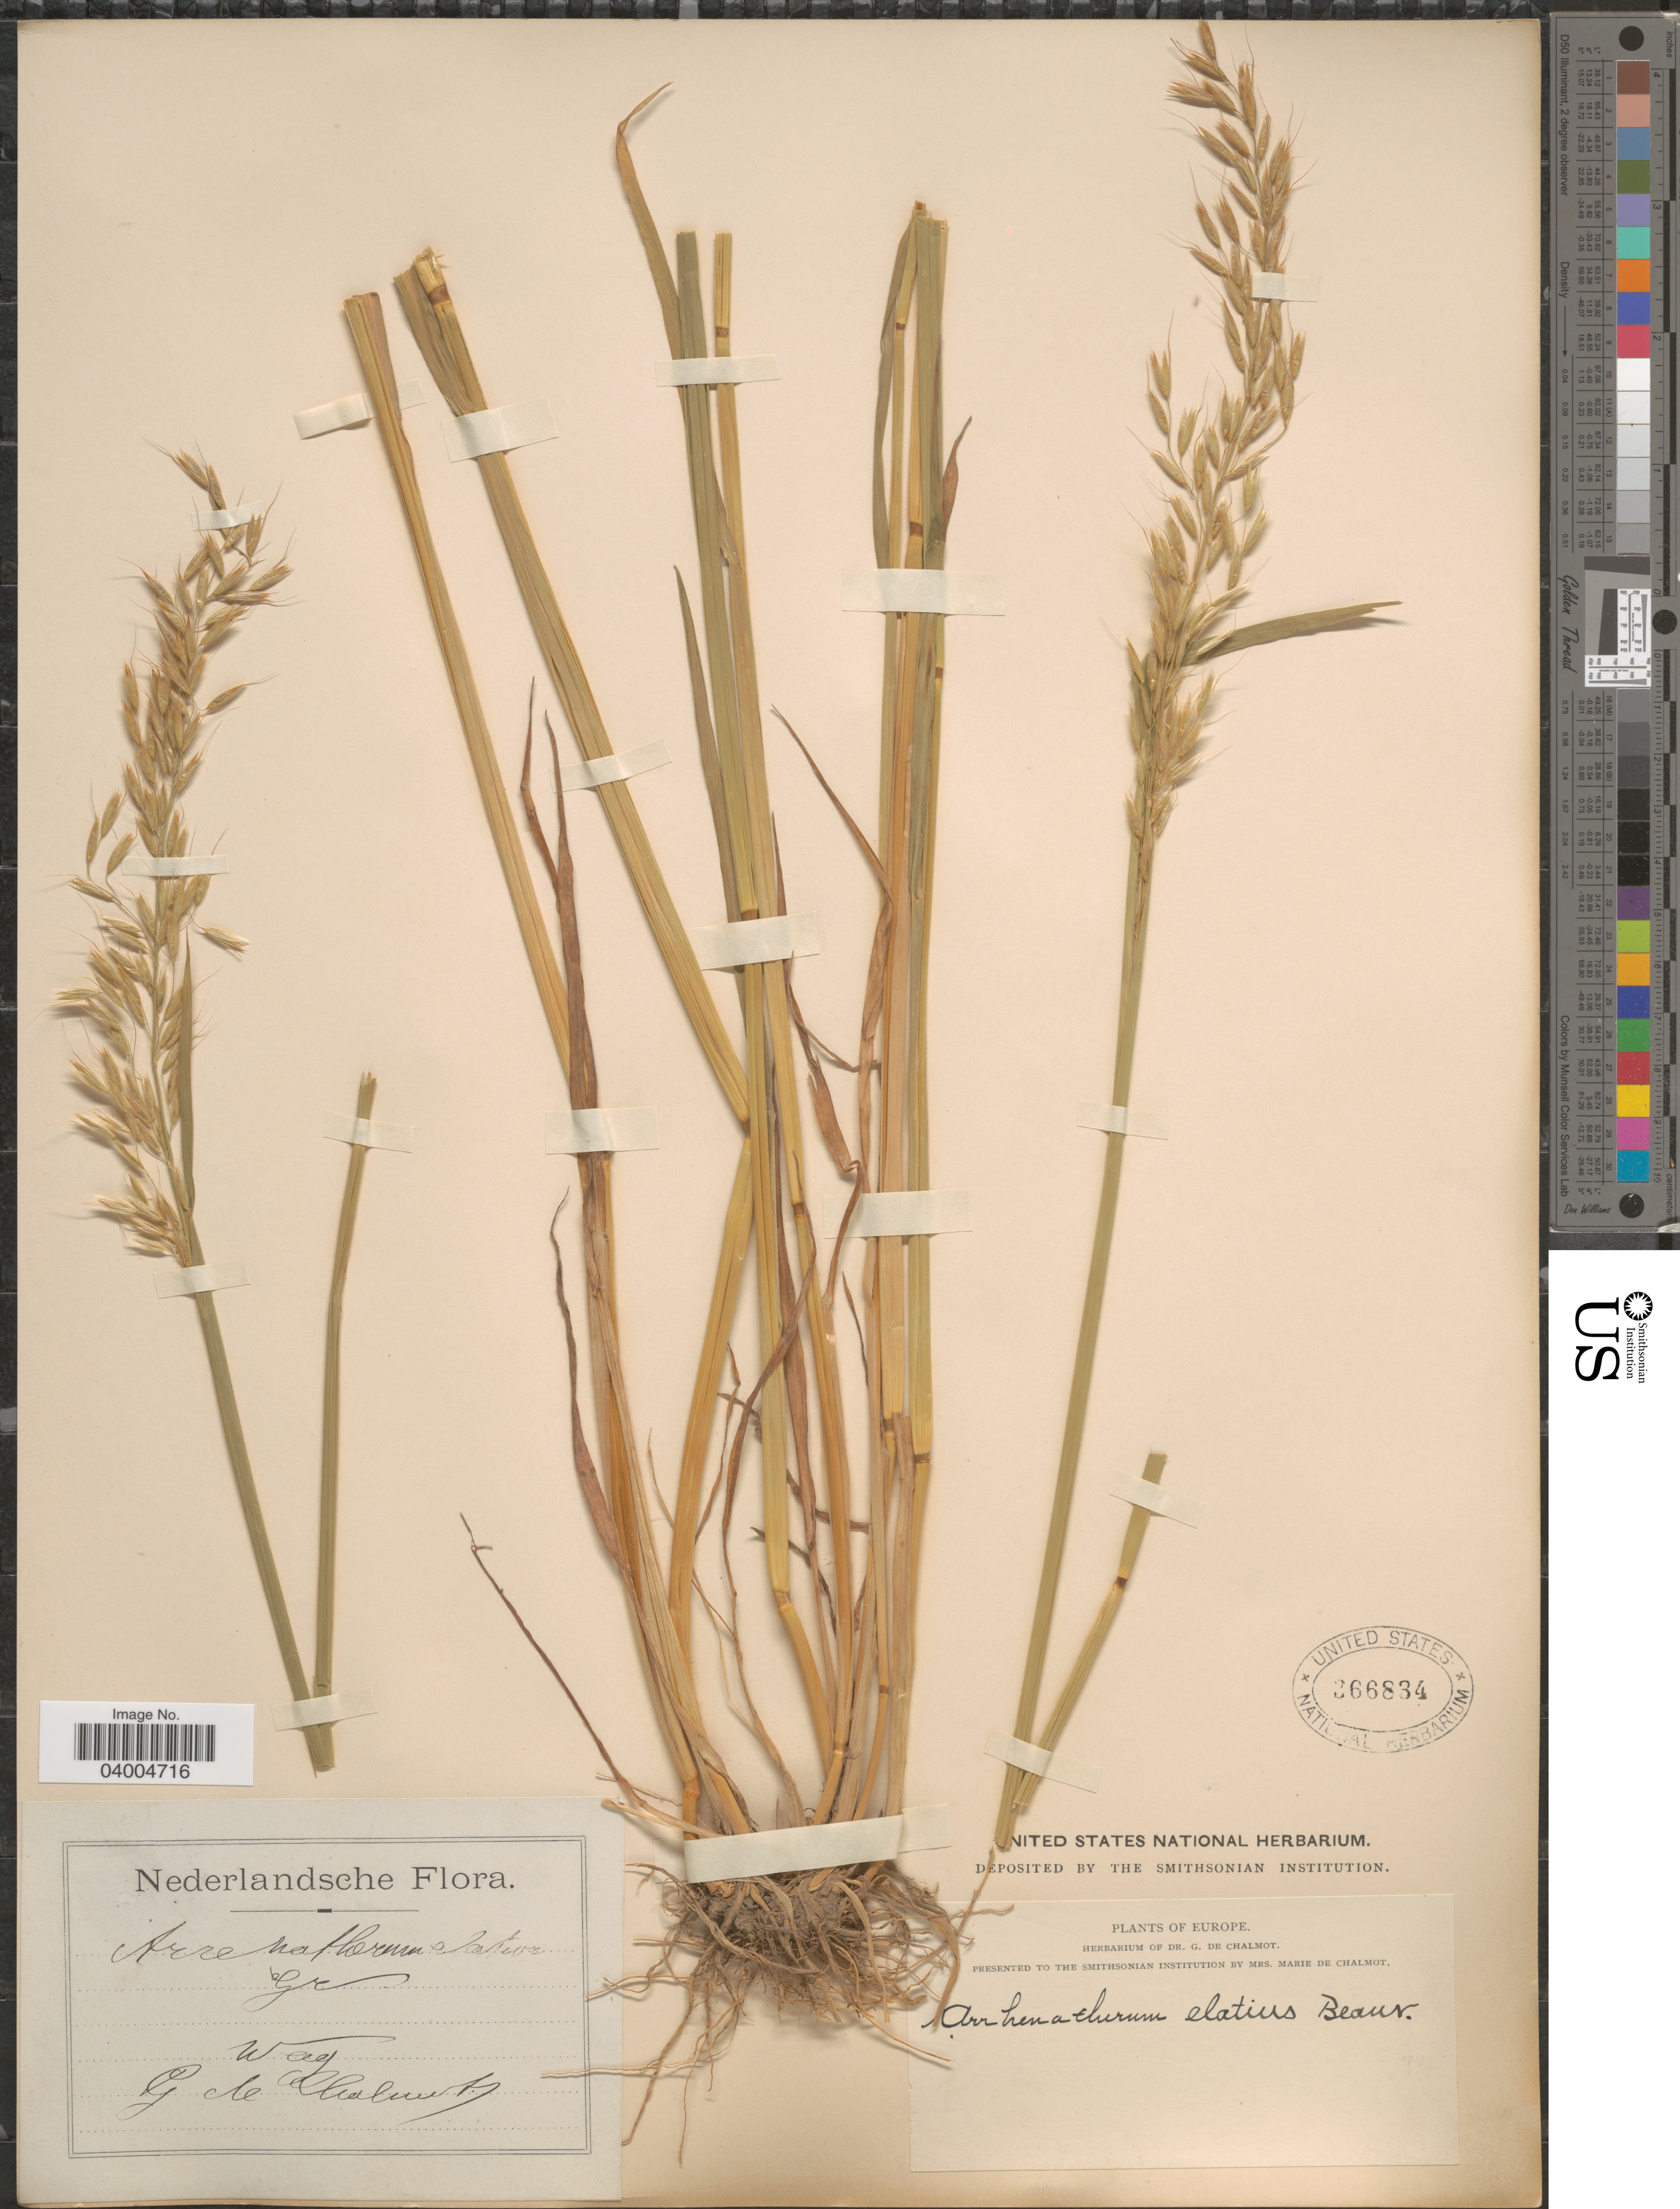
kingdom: Plantae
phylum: Tracheophyta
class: Liliopsida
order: Poales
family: Poaceae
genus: Arrhenatherum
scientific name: Arrhenatherum elatius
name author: (L.) J. Presl & C. Presl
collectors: G. de Chalmot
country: Netherlands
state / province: Gelderland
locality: Nederlandsche. Wag.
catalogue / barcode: US 366834